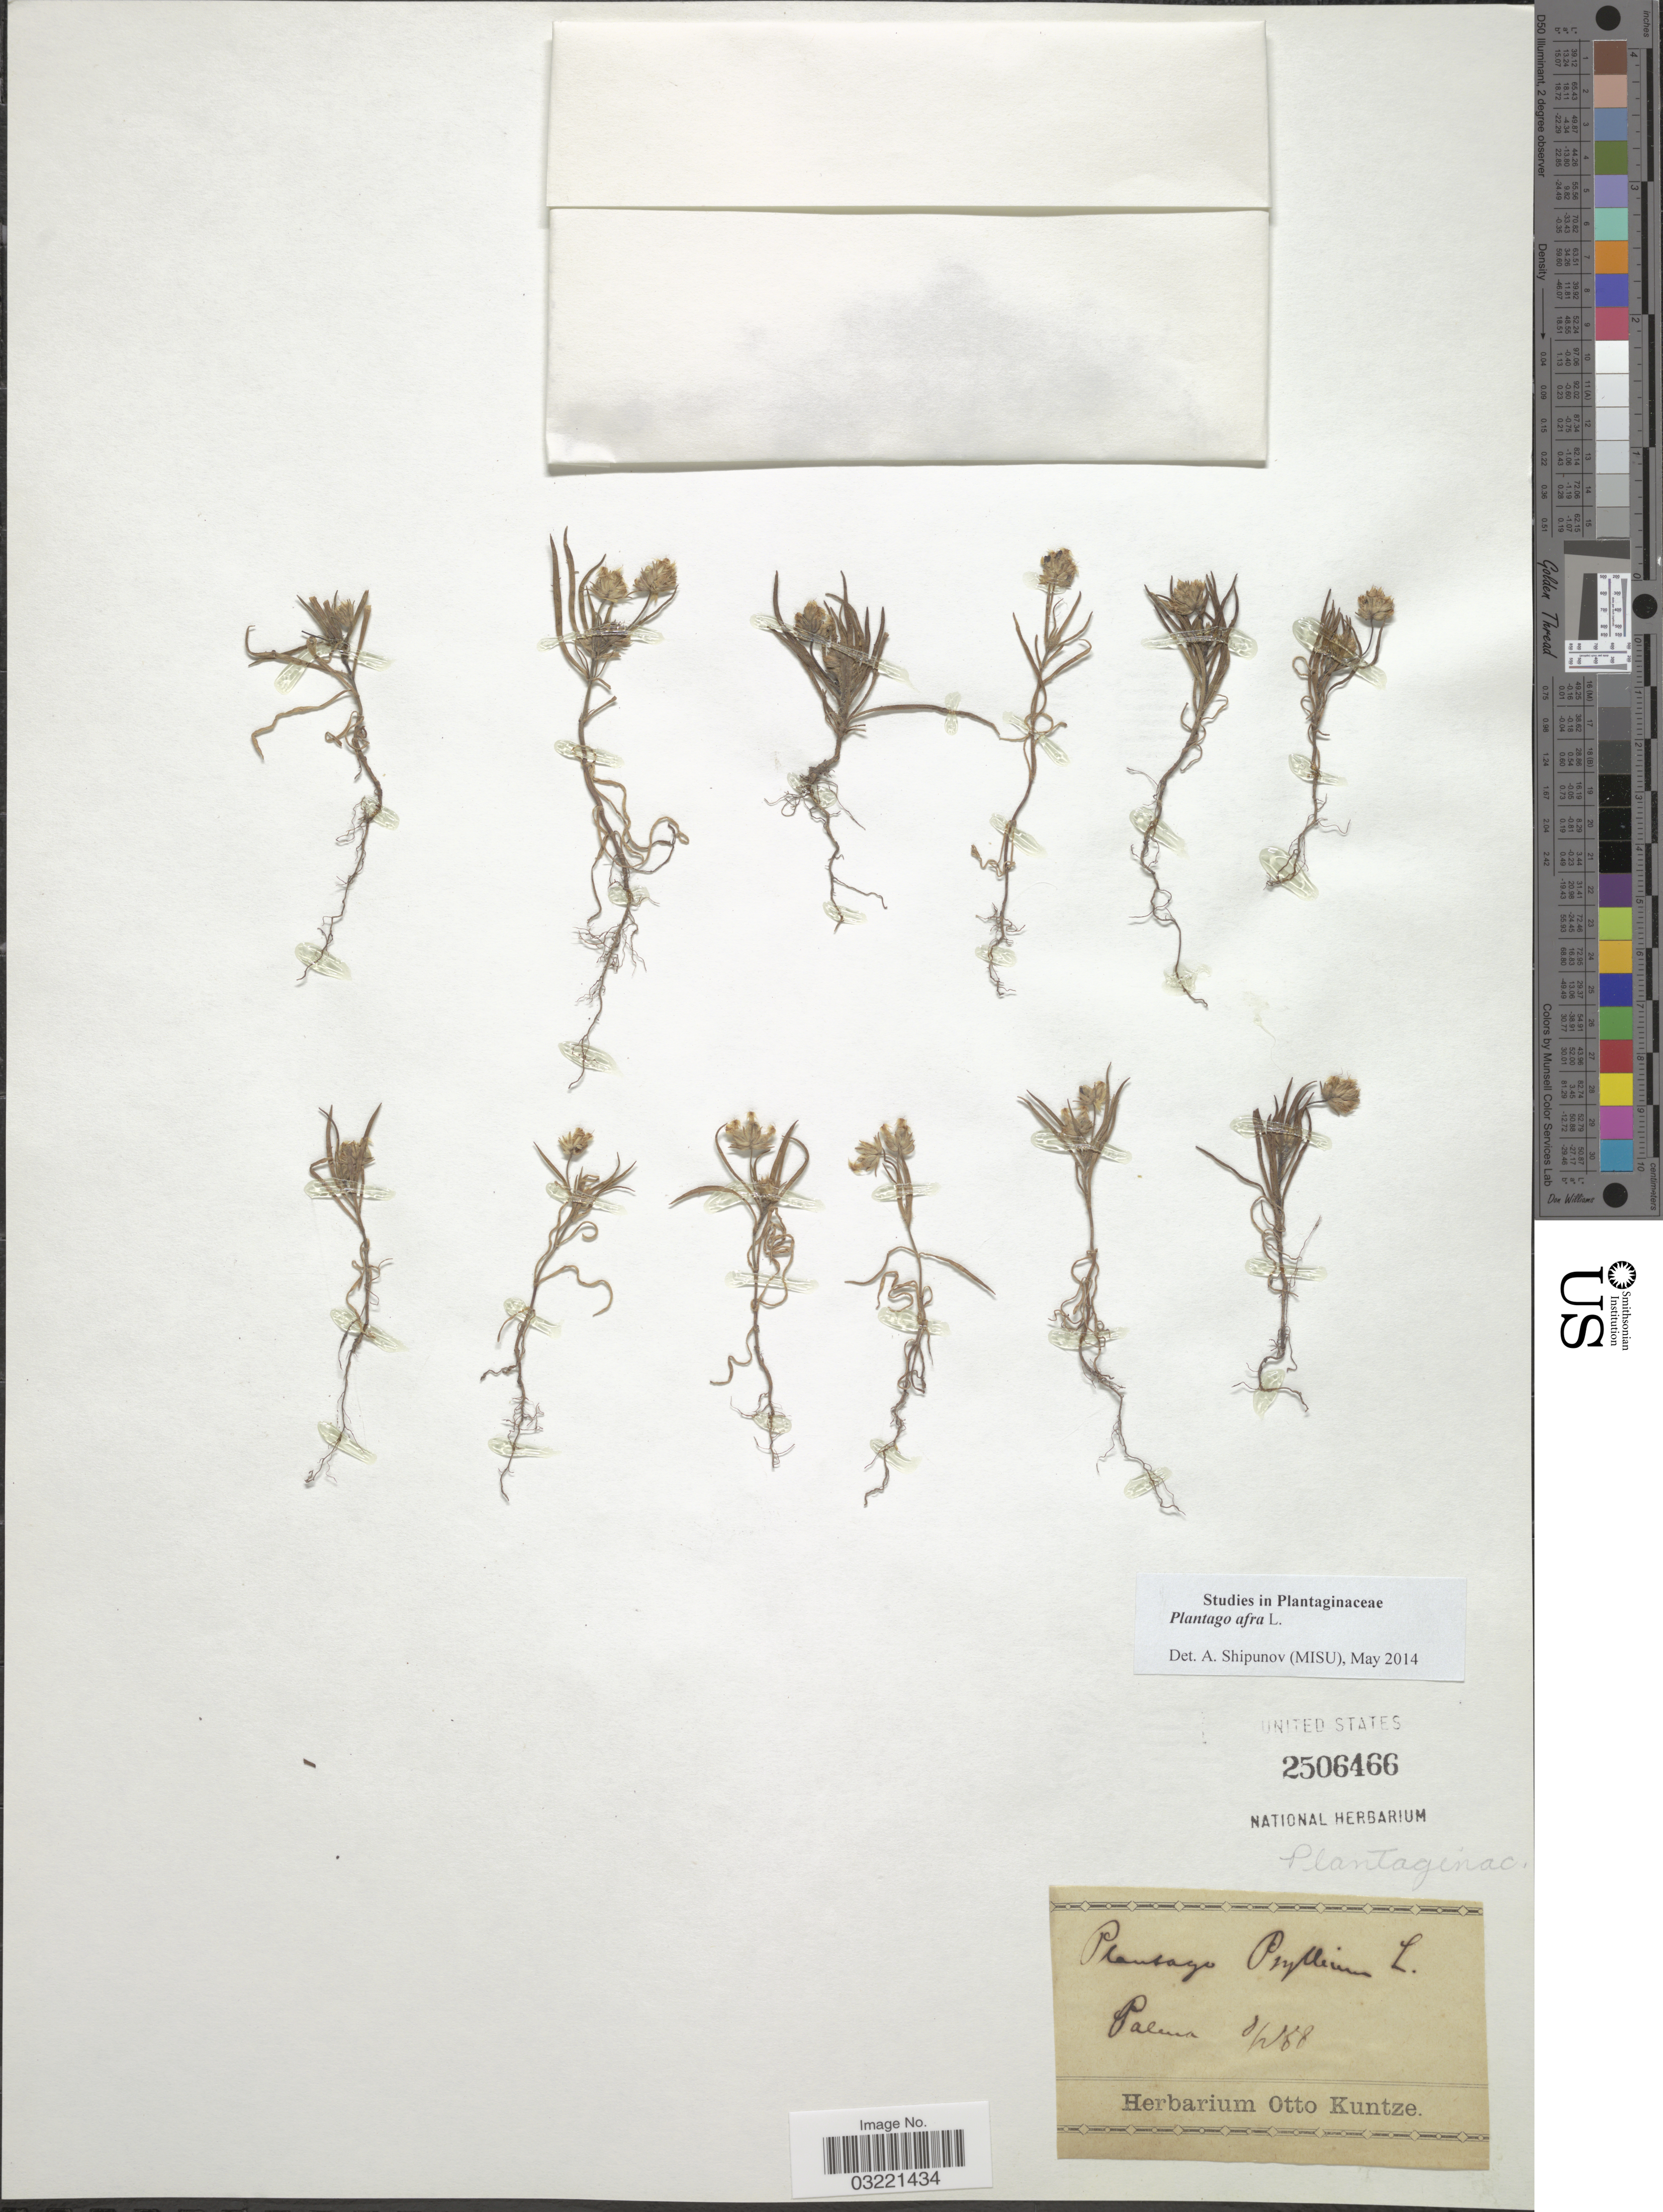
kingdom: Plantae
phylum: Tracheophyta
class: Magnoliopsida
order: Lamiales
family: Plantaginaceae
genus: Plantago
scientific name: Plantago afra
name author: L.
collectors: ex herb. Otto Kuntze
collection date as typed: Transcribed d/m/y: 8/2/58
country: Spain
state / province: Canarias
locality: Palma.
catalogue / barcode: US 2506466